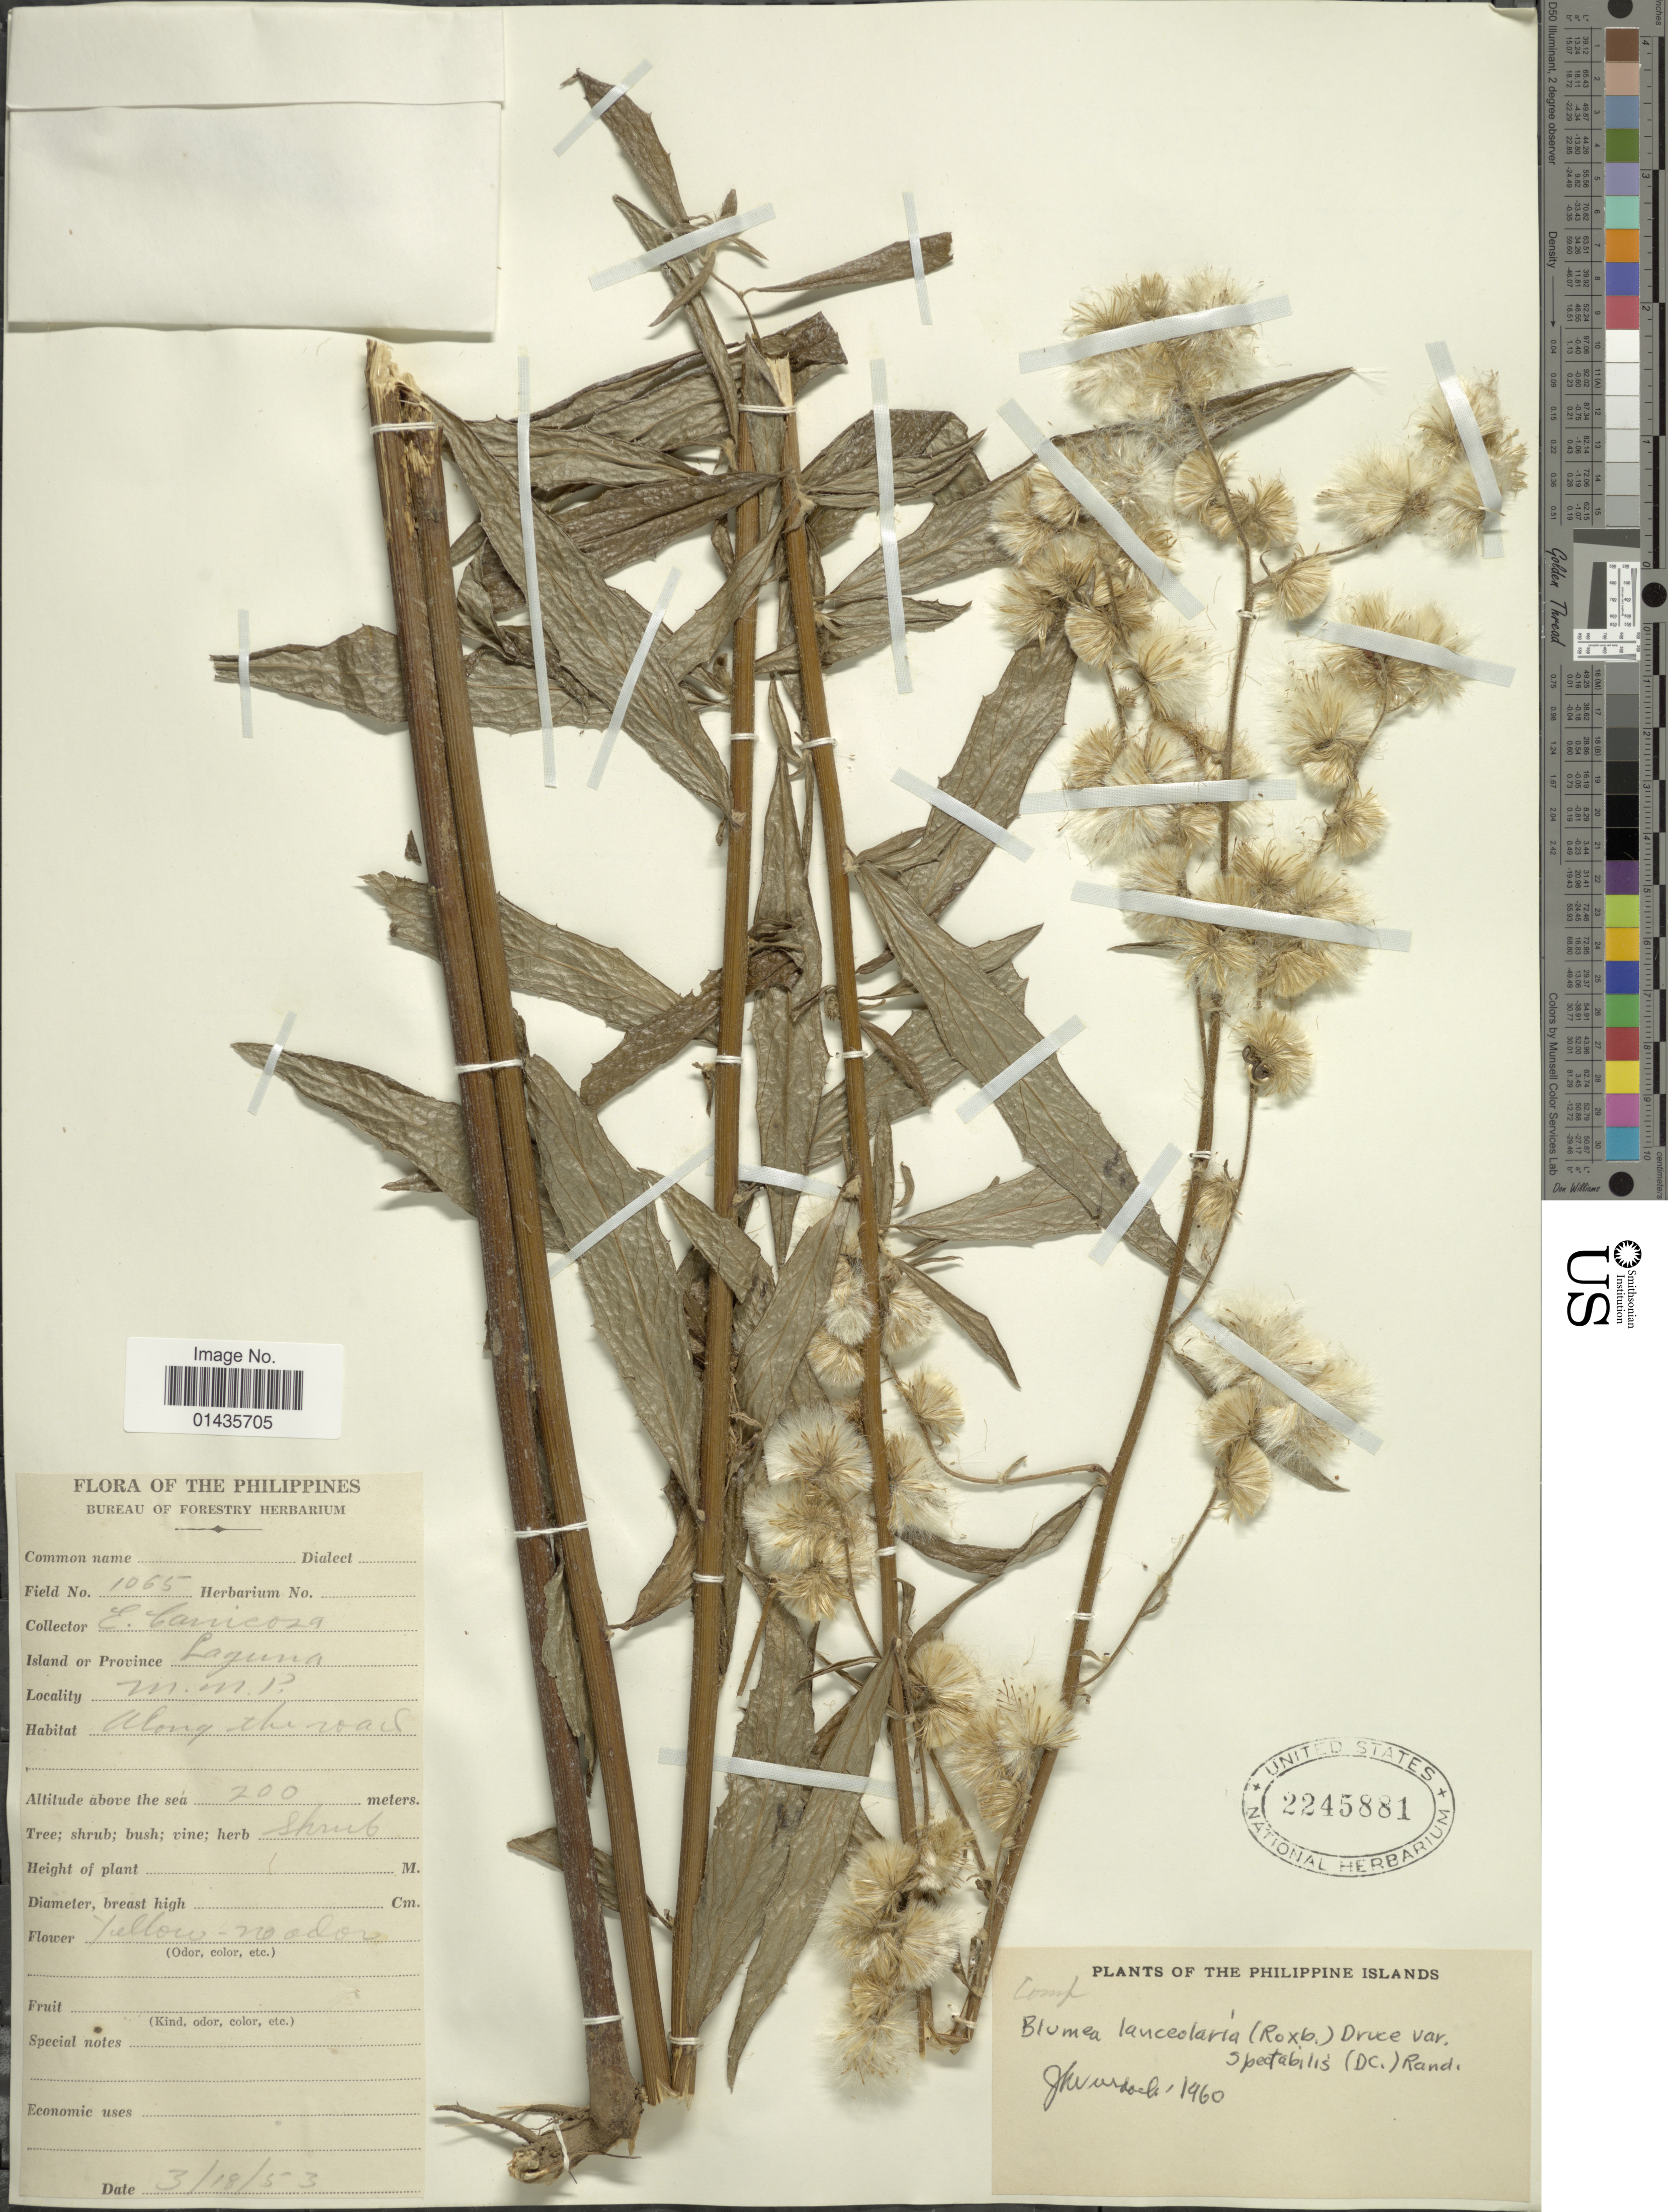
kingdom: Plantae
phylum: Tracheophyta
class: Magnoliopsida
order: Asterales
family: Asteraceae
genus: Blumea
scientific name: Blumea lanceolaria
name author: (Roxb.) Druce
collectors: E. Canicosa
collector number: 1065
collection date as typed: Transcribed d/m/y: 18/3/53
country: Philippines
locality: Philippine Islands, Laguna, M. M. P.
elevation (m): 200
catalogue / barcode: US 2245881